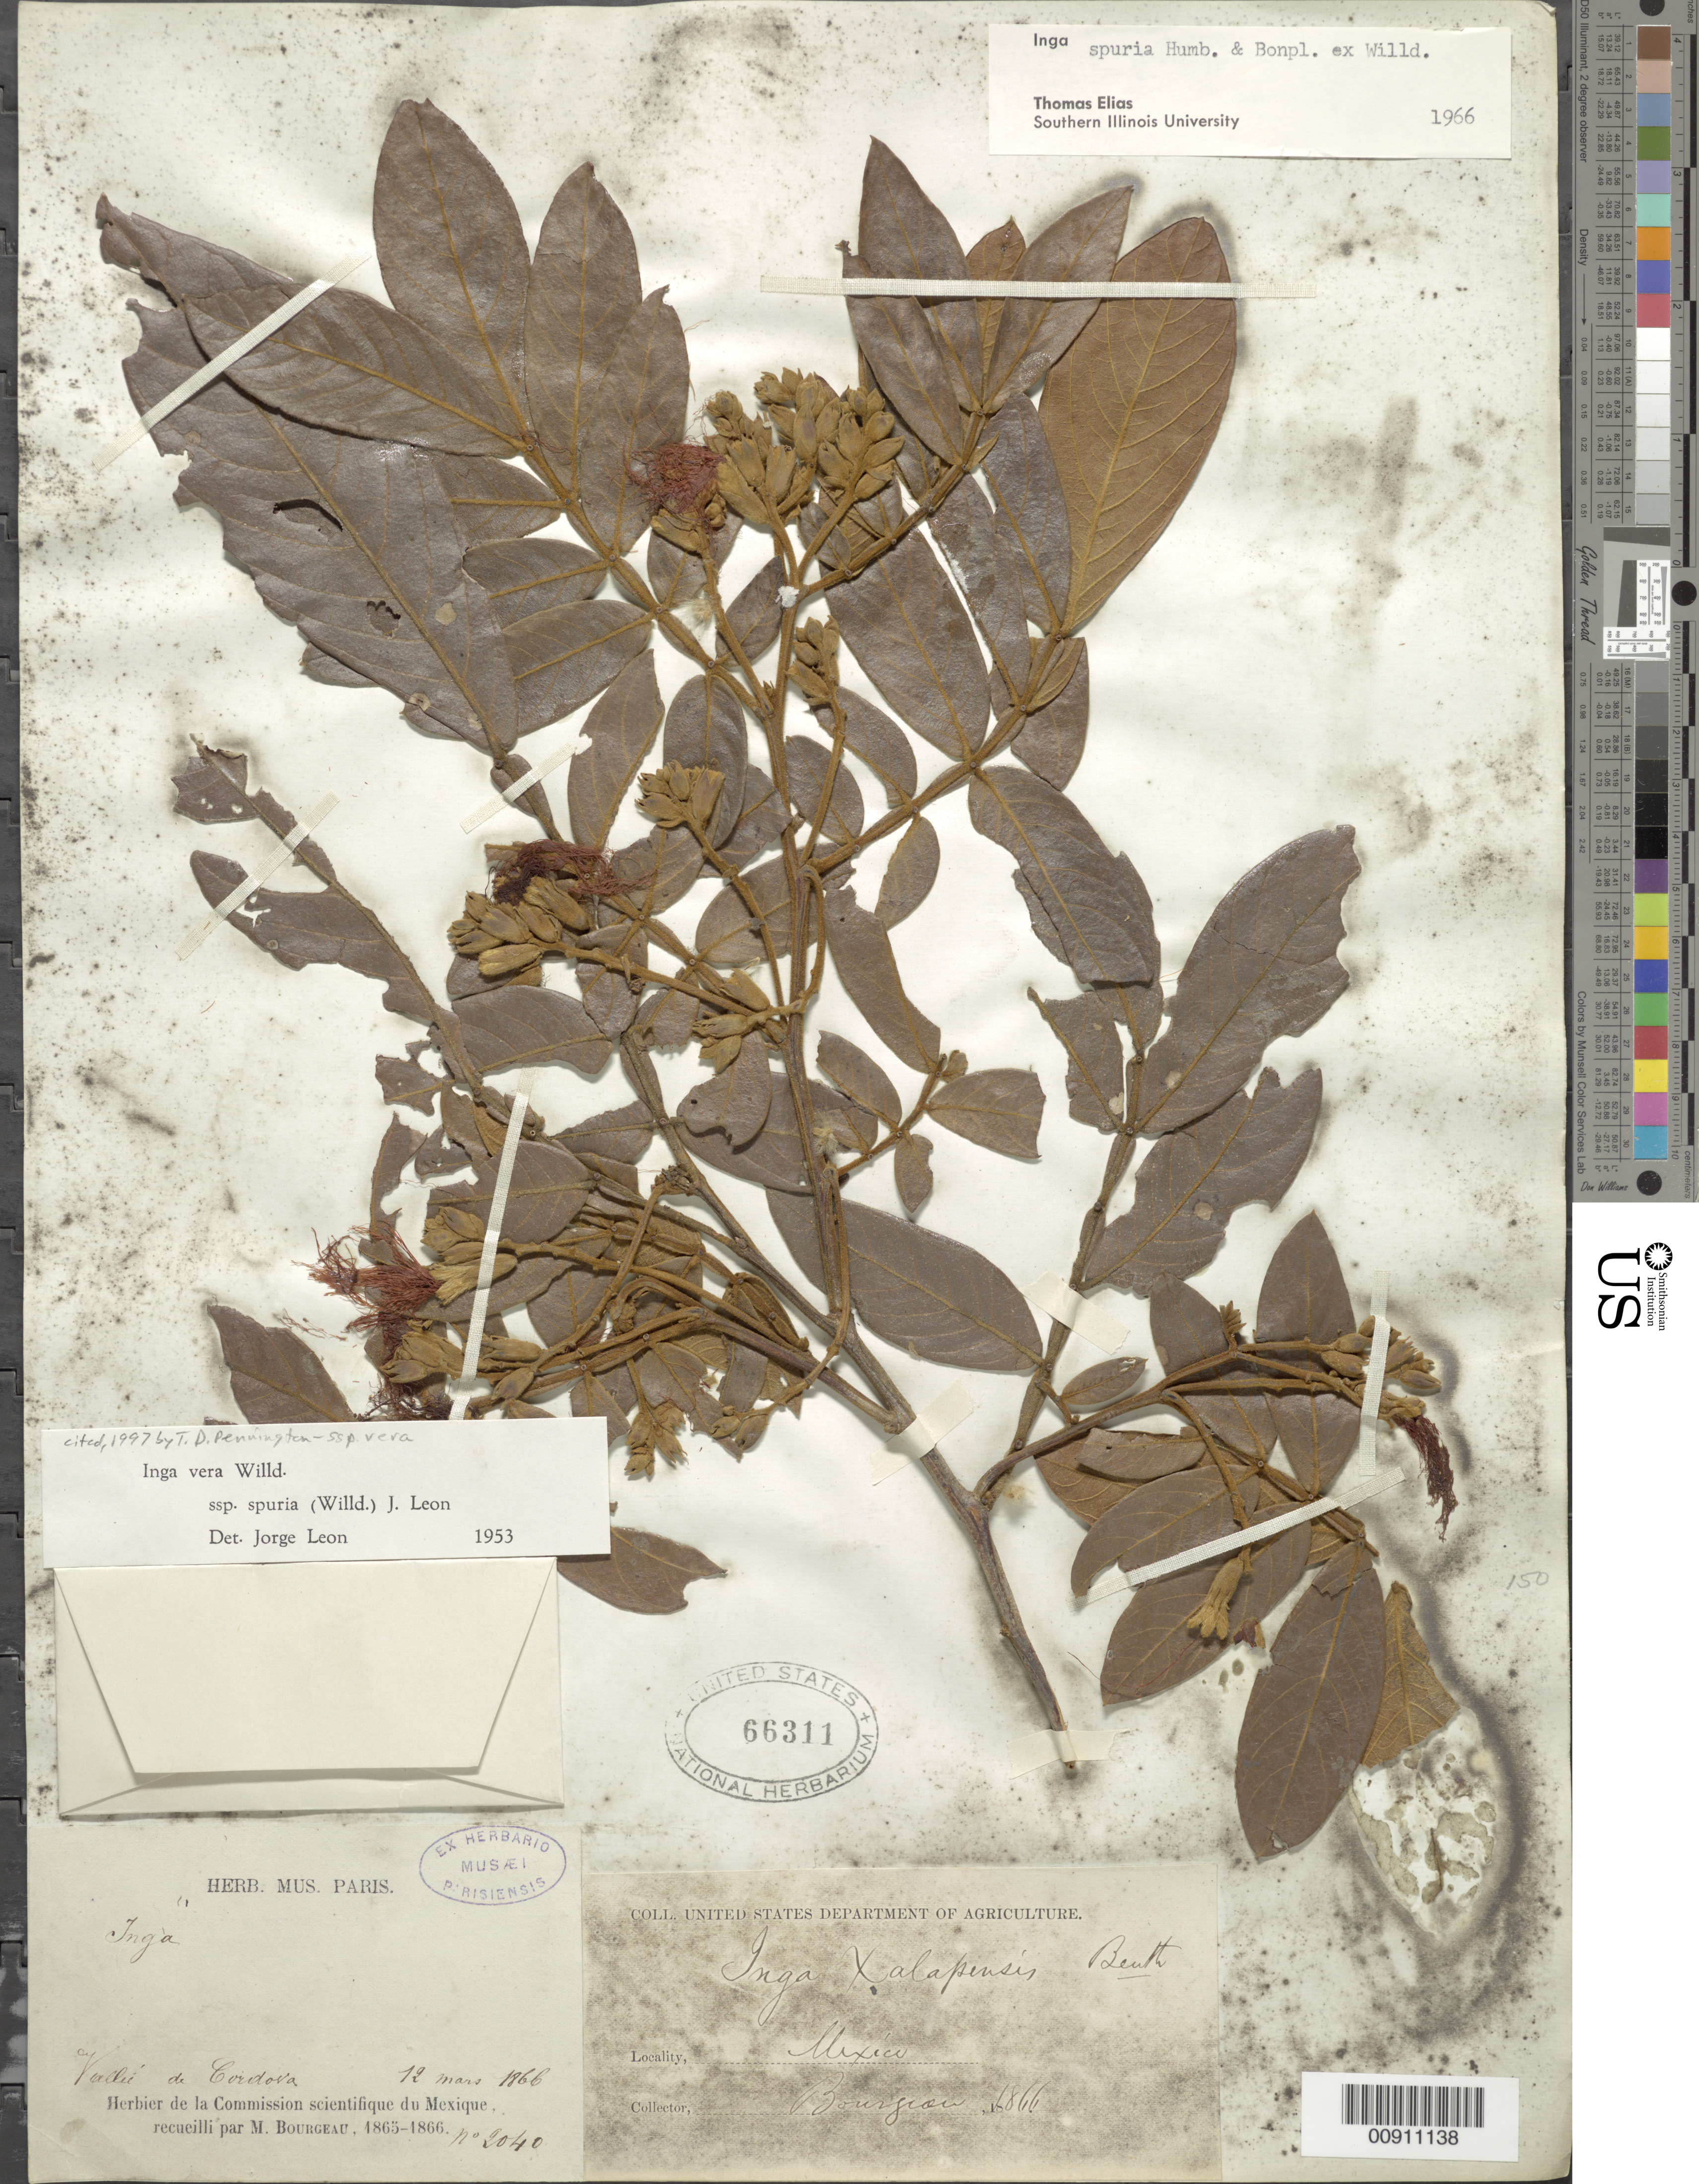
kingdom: Plantae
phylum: Tracheophyta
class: Magnoliopsida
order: Fabales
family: Fabaceae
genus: Inga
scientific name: Inga vera subsp. vera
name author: Willd.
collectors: E. Bourgeau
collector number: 2040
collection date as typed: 12 Mar 1866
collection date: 1866-03-12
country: Mexico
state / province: Veracruz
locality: Vallée de Cordova.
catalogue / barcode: US 66311